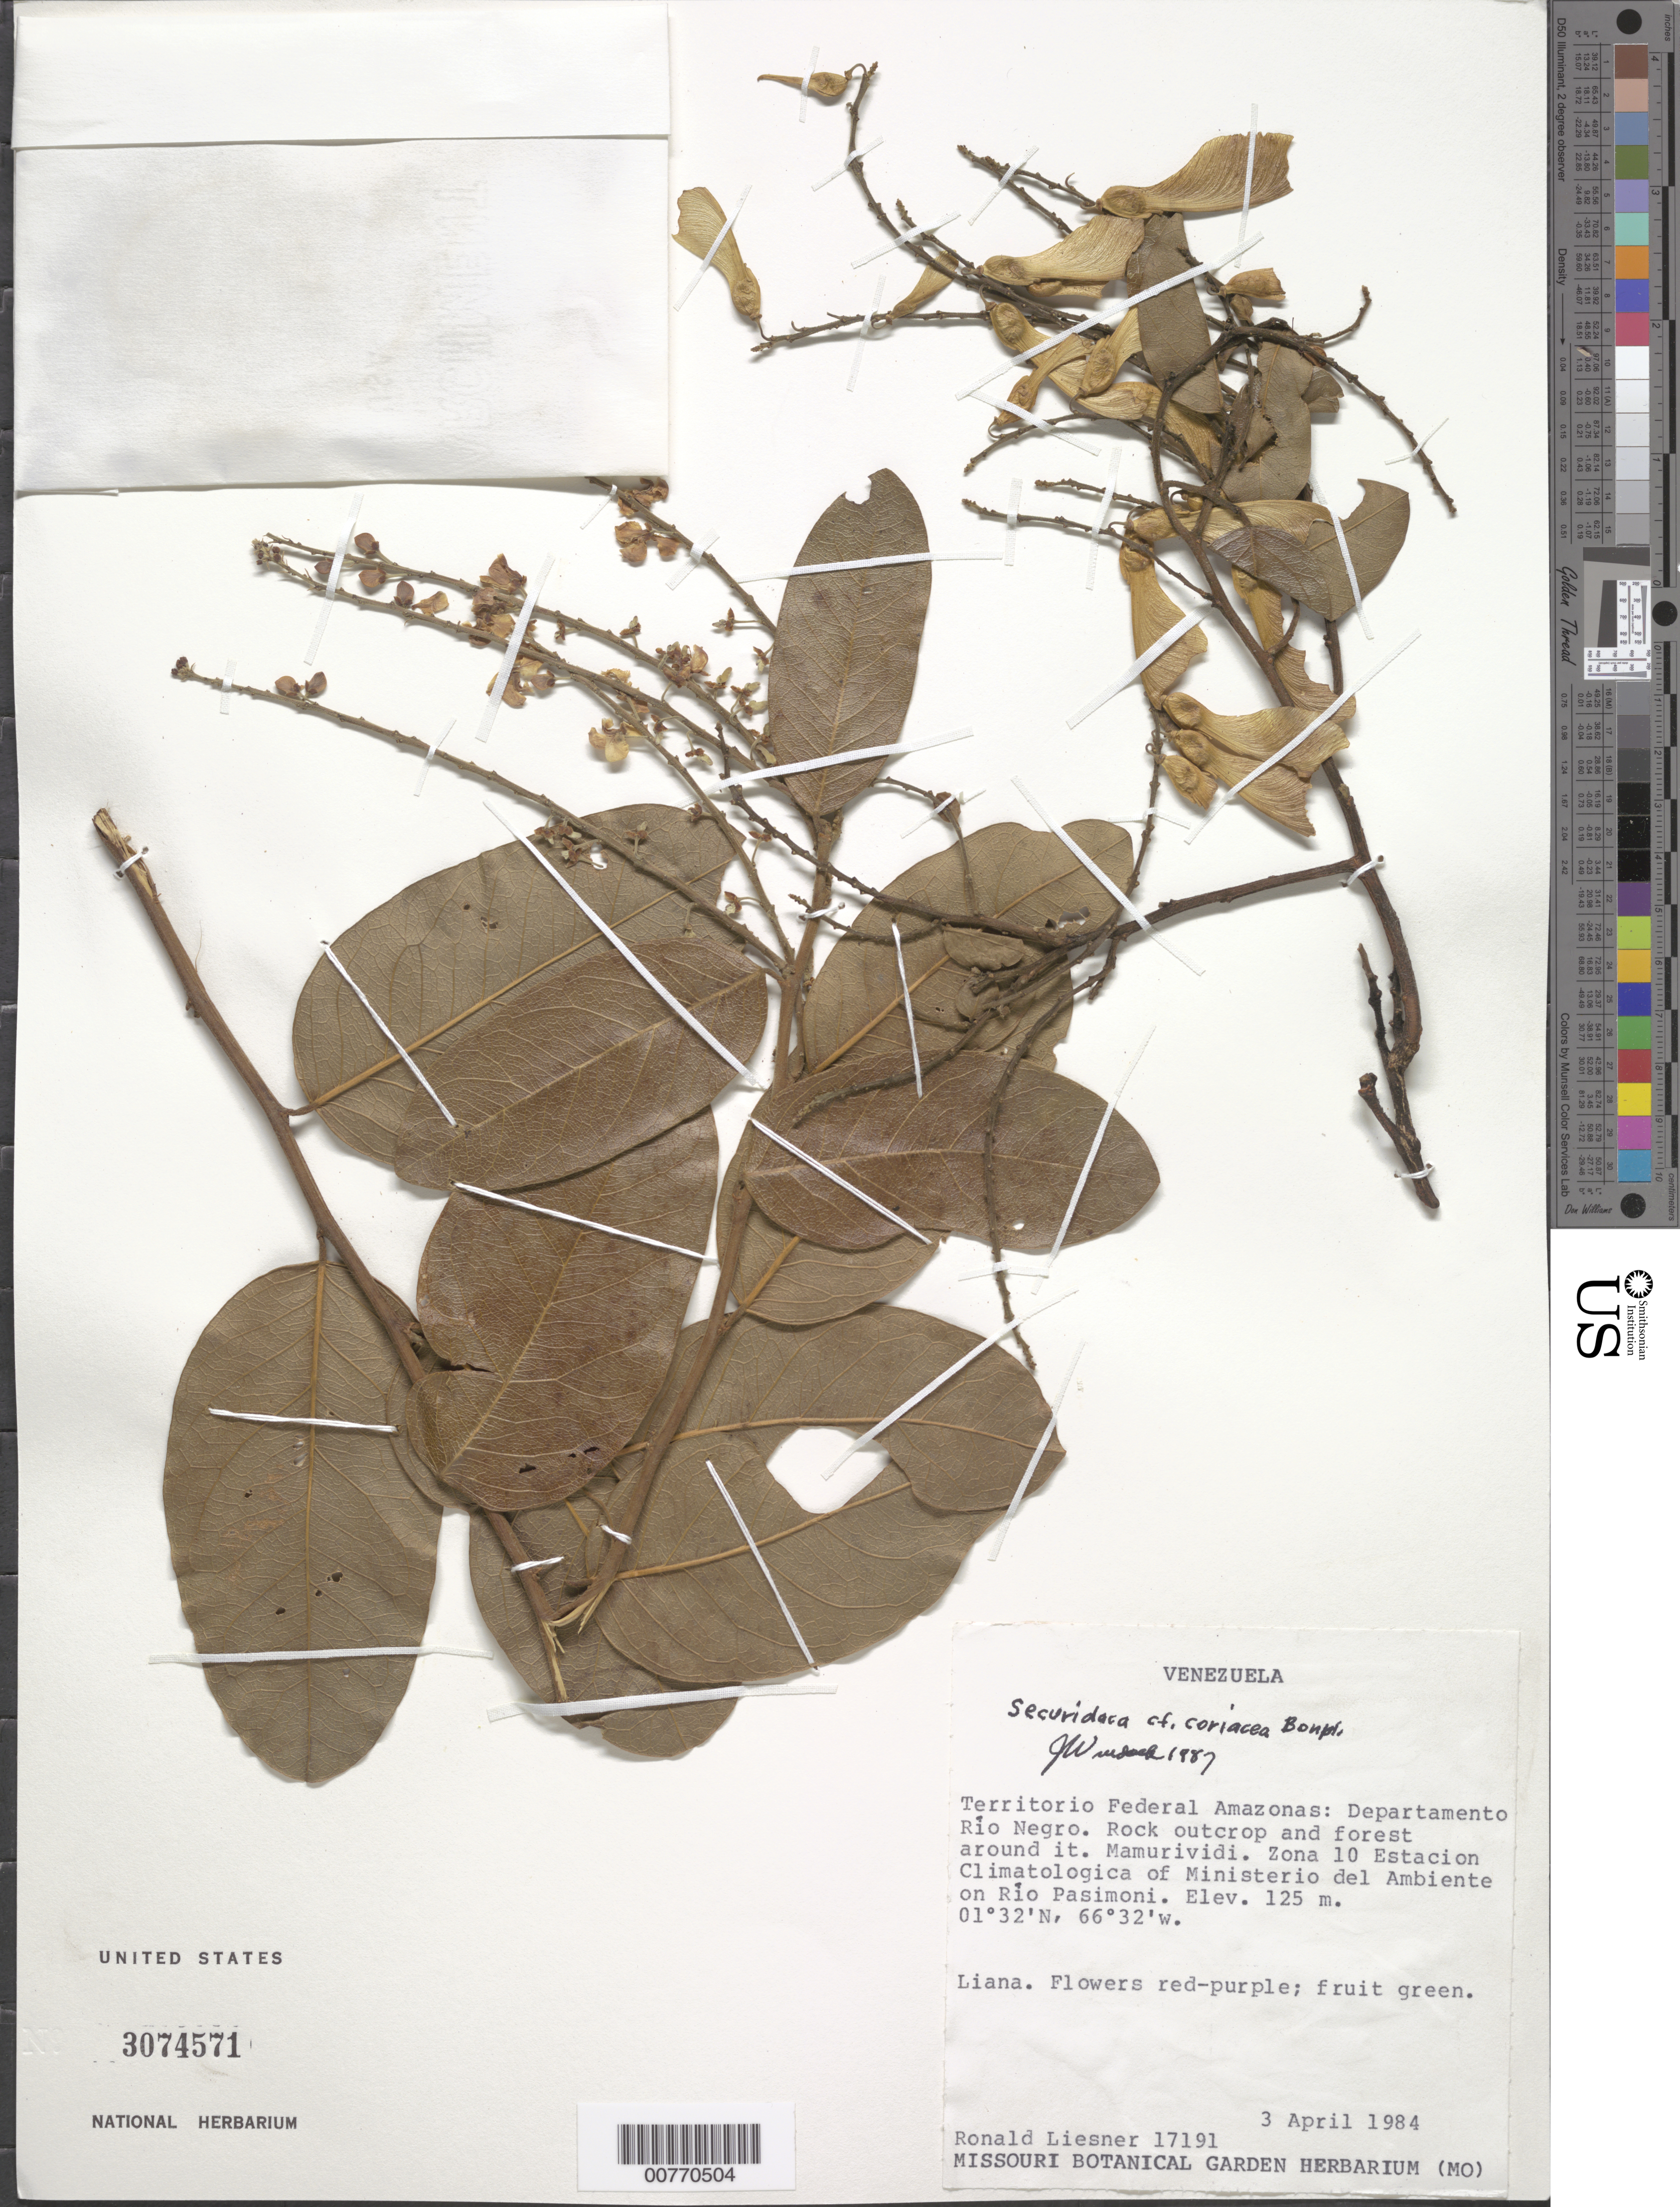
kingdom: Plantae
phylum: Tracheophyta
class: Magnoliopsida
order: Fabales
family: Polygalaceae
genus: Securidaca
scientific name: Securidaca coriacea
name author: Bonpl. ex Steud.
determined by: Wurdack, John J., (US), US (UNITED STATES)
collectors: R. L. Liesner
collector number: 17191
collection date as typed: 3-Apr-84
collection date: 1984-04-03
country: Venezuela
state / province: Amazonas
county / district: Río Negro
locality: Mamurividi. Zona 10 Estacion Climatologica of Ministerío del Ambiente on Río Pasimoni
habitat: Rock outcrop and forest around it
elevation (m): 125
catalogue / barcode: US 3074571